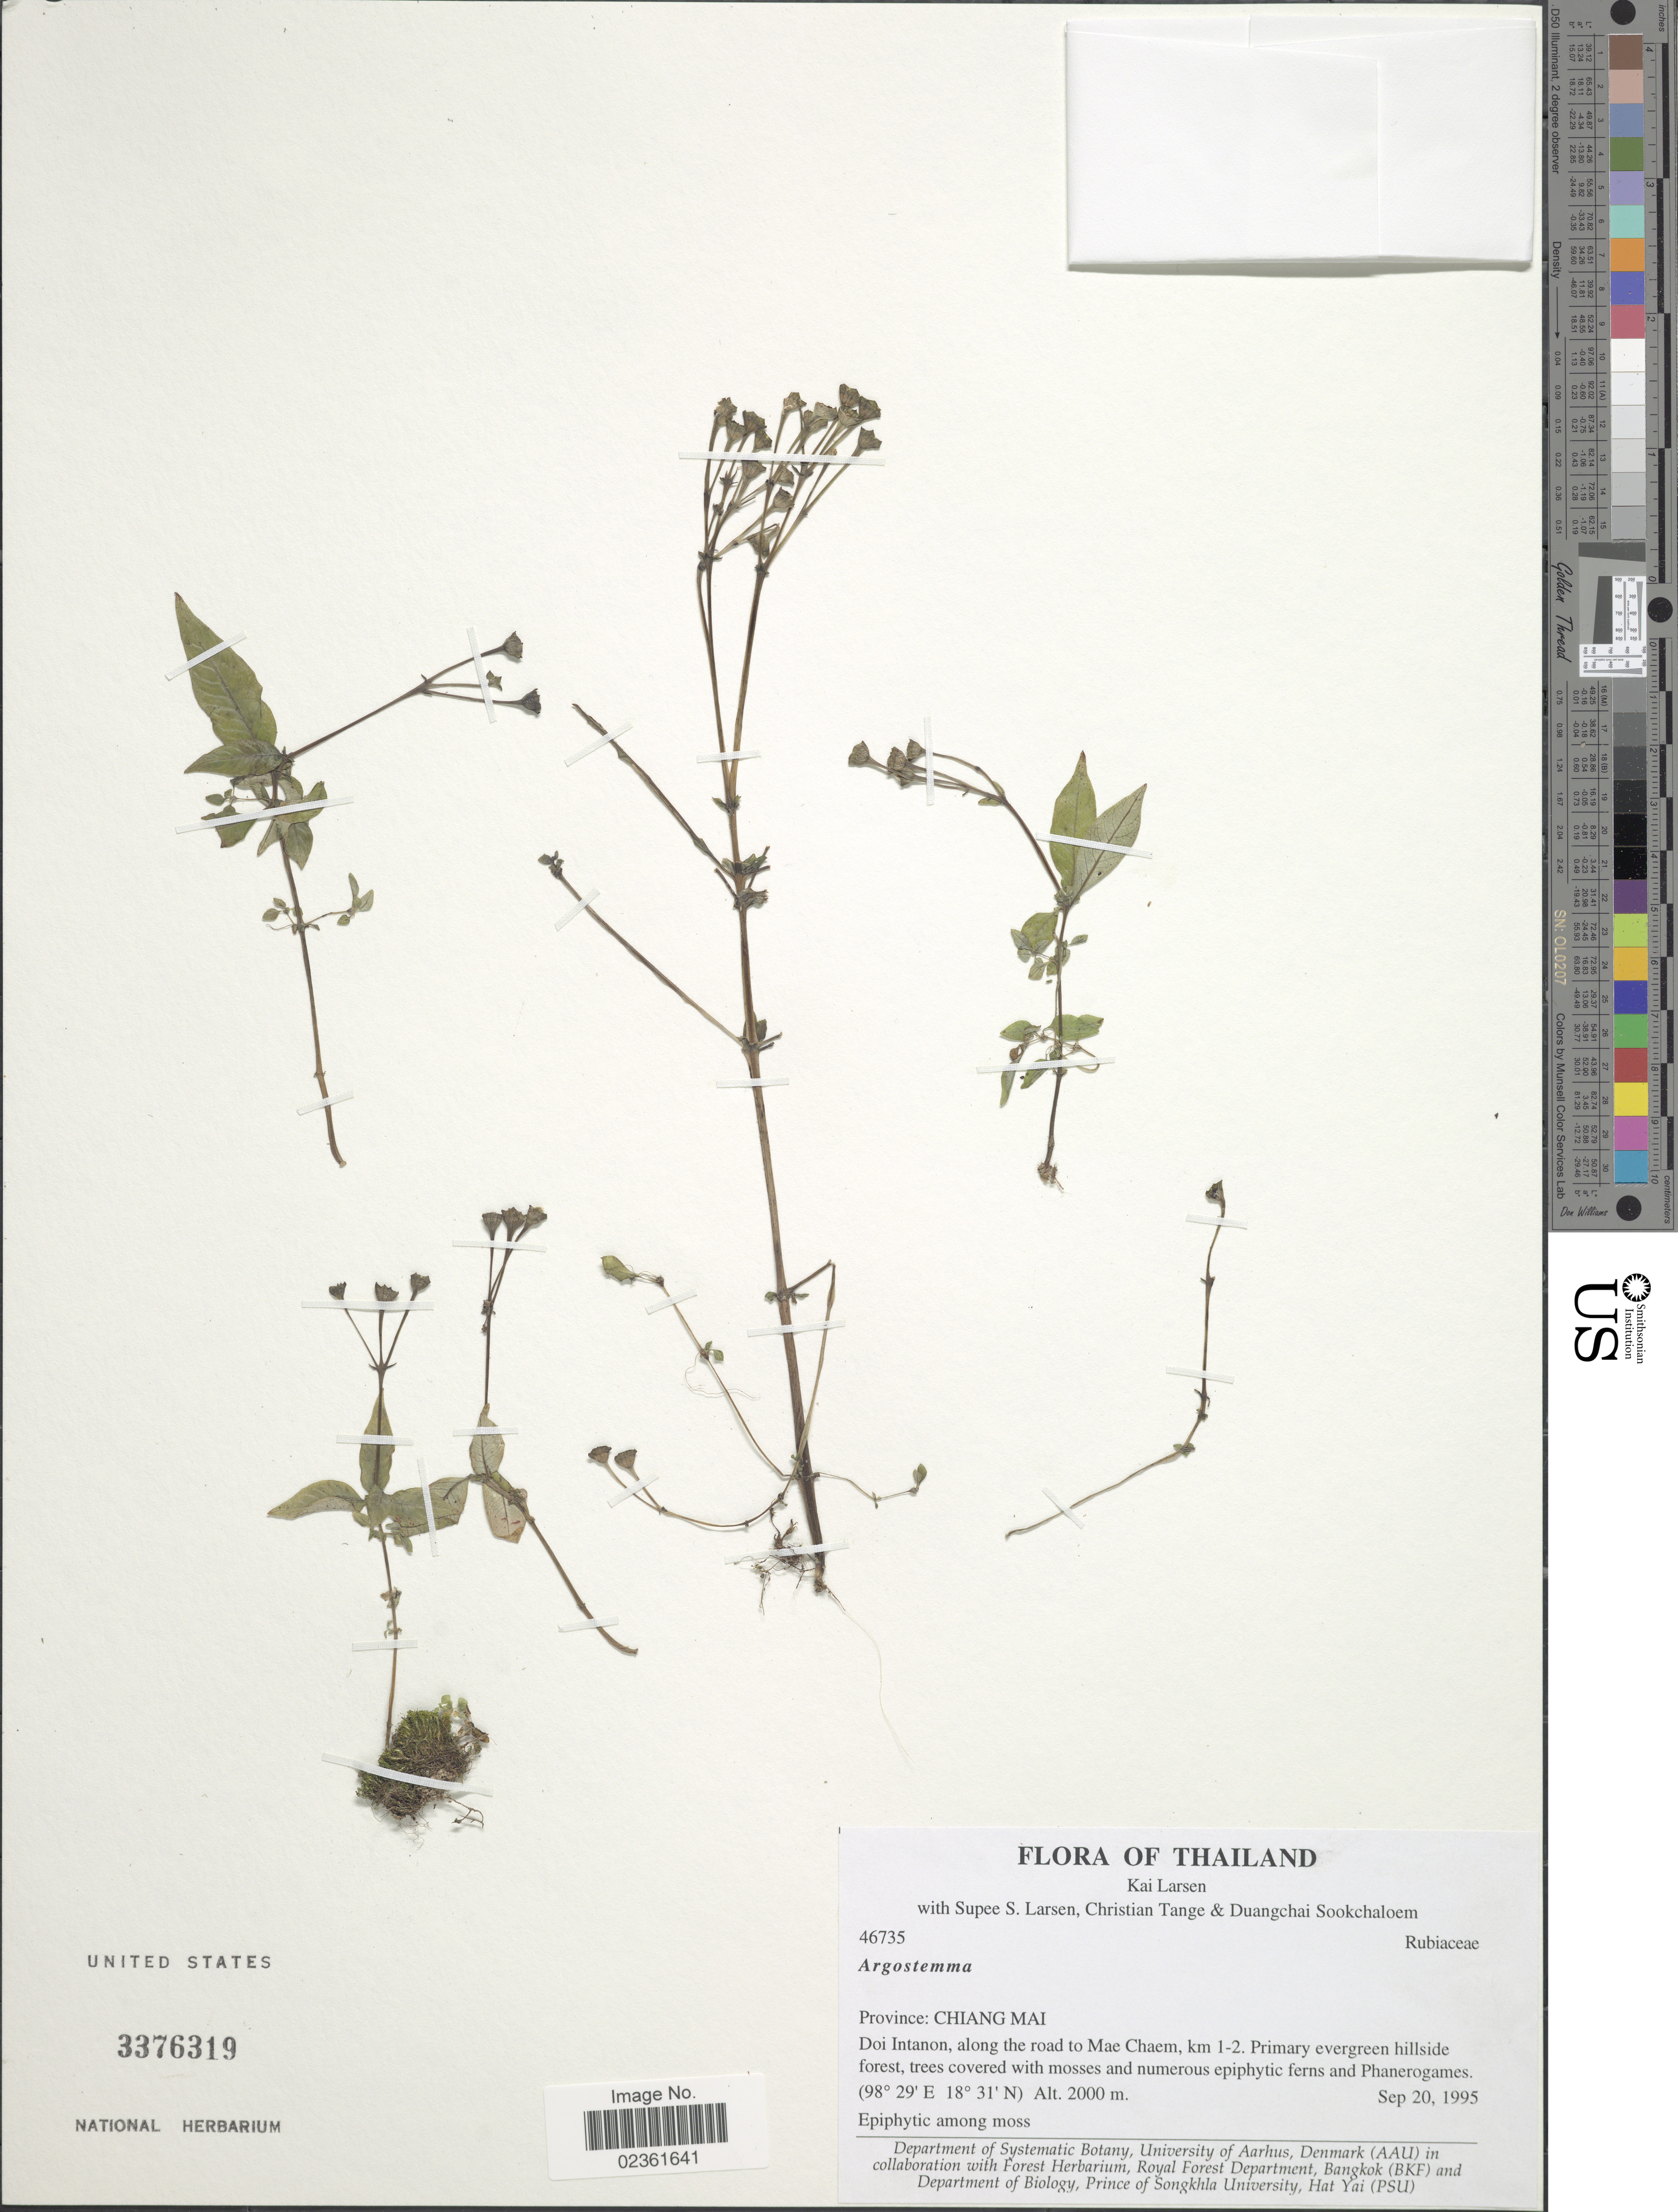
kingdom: Plantae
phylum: Tracheophyta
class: Magnoliopsida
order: Gentianales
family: Rubiaceae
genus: Argostemma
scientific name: Argostemma sp.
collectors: K. Larsen, S. Larsen, C. Tange & D. Sookchaloem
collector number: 46735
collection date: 1995-09-20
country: Thailand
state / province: Chiang Mai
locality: Doi Intanon, along the road to Mae Chaem, km 1-2, primary evergreen hillside forest.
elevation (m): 2000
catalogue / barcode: US 3376319